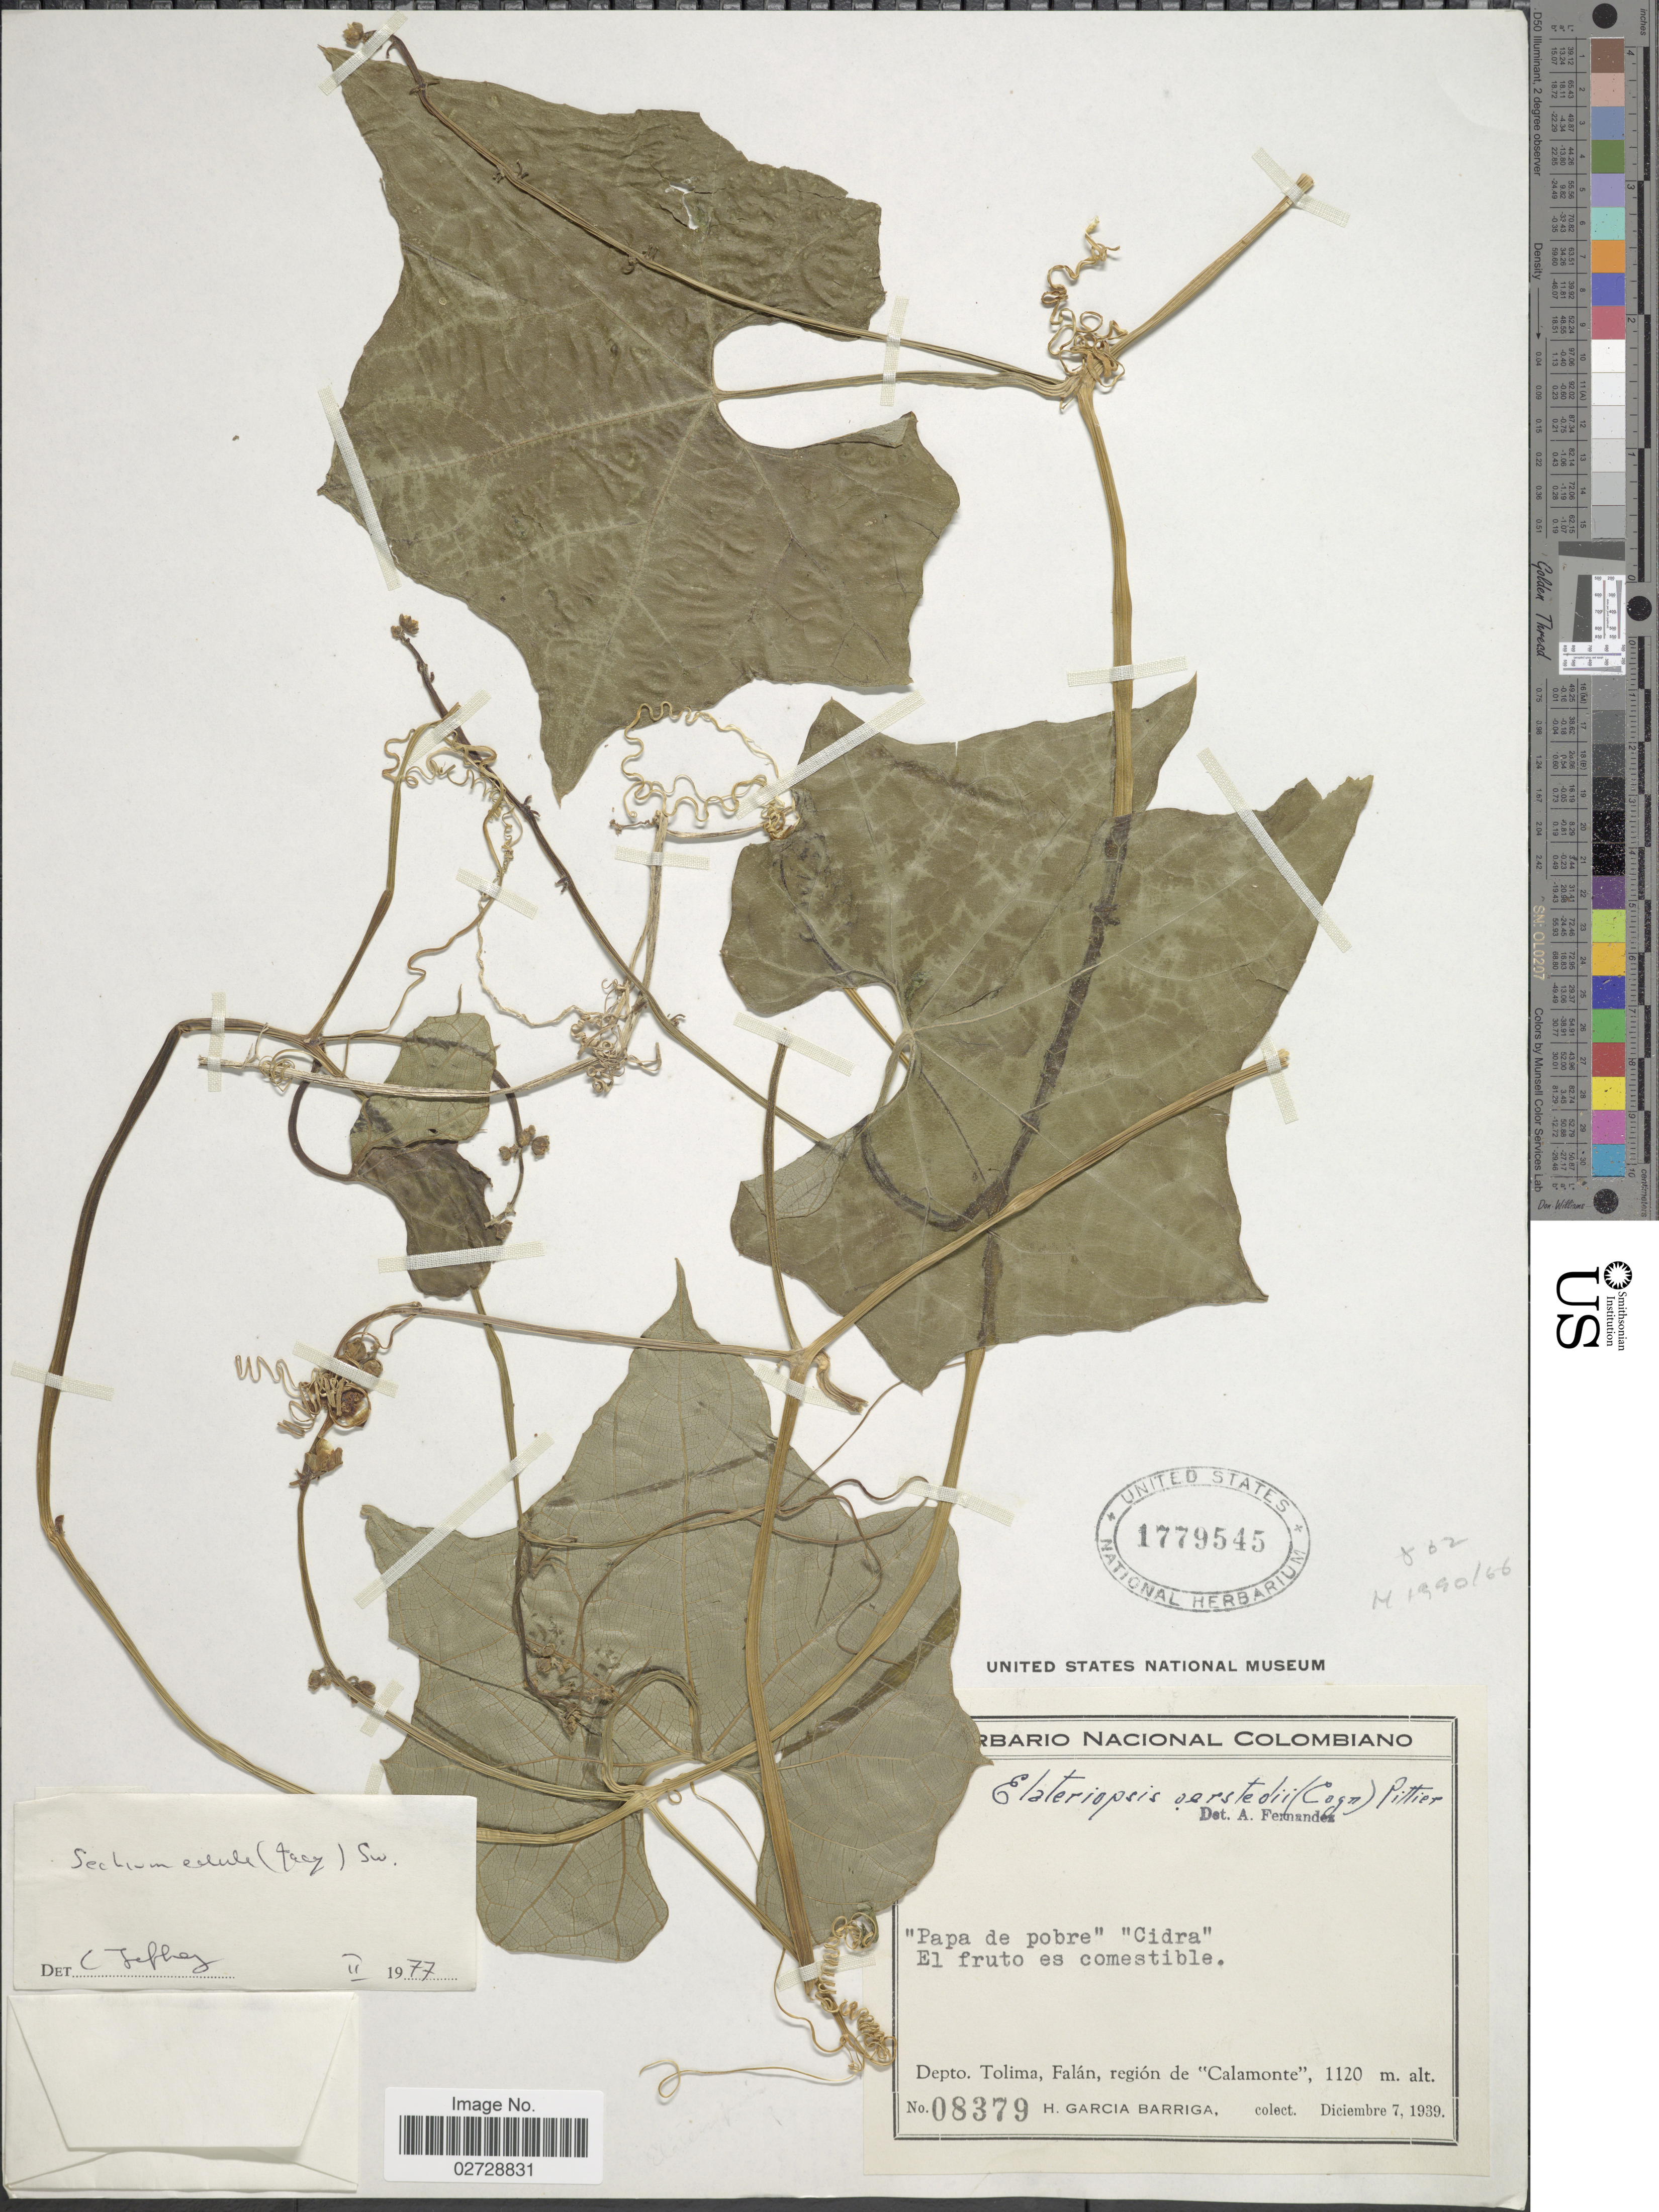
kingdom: Plantae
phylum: Tracheophyta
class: Magnoliopsida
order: Cucurbitales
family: Cucurbitaceae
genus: Sicyos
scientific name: Sicyos edulis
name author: Jacq.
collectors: H. García Barriga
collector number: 08379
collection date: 1939-12-07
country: Colombia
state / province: Tolima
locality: Depto. Tolima, Falán, región de "Calamonte".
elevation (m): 1120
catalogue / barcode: US 1779545